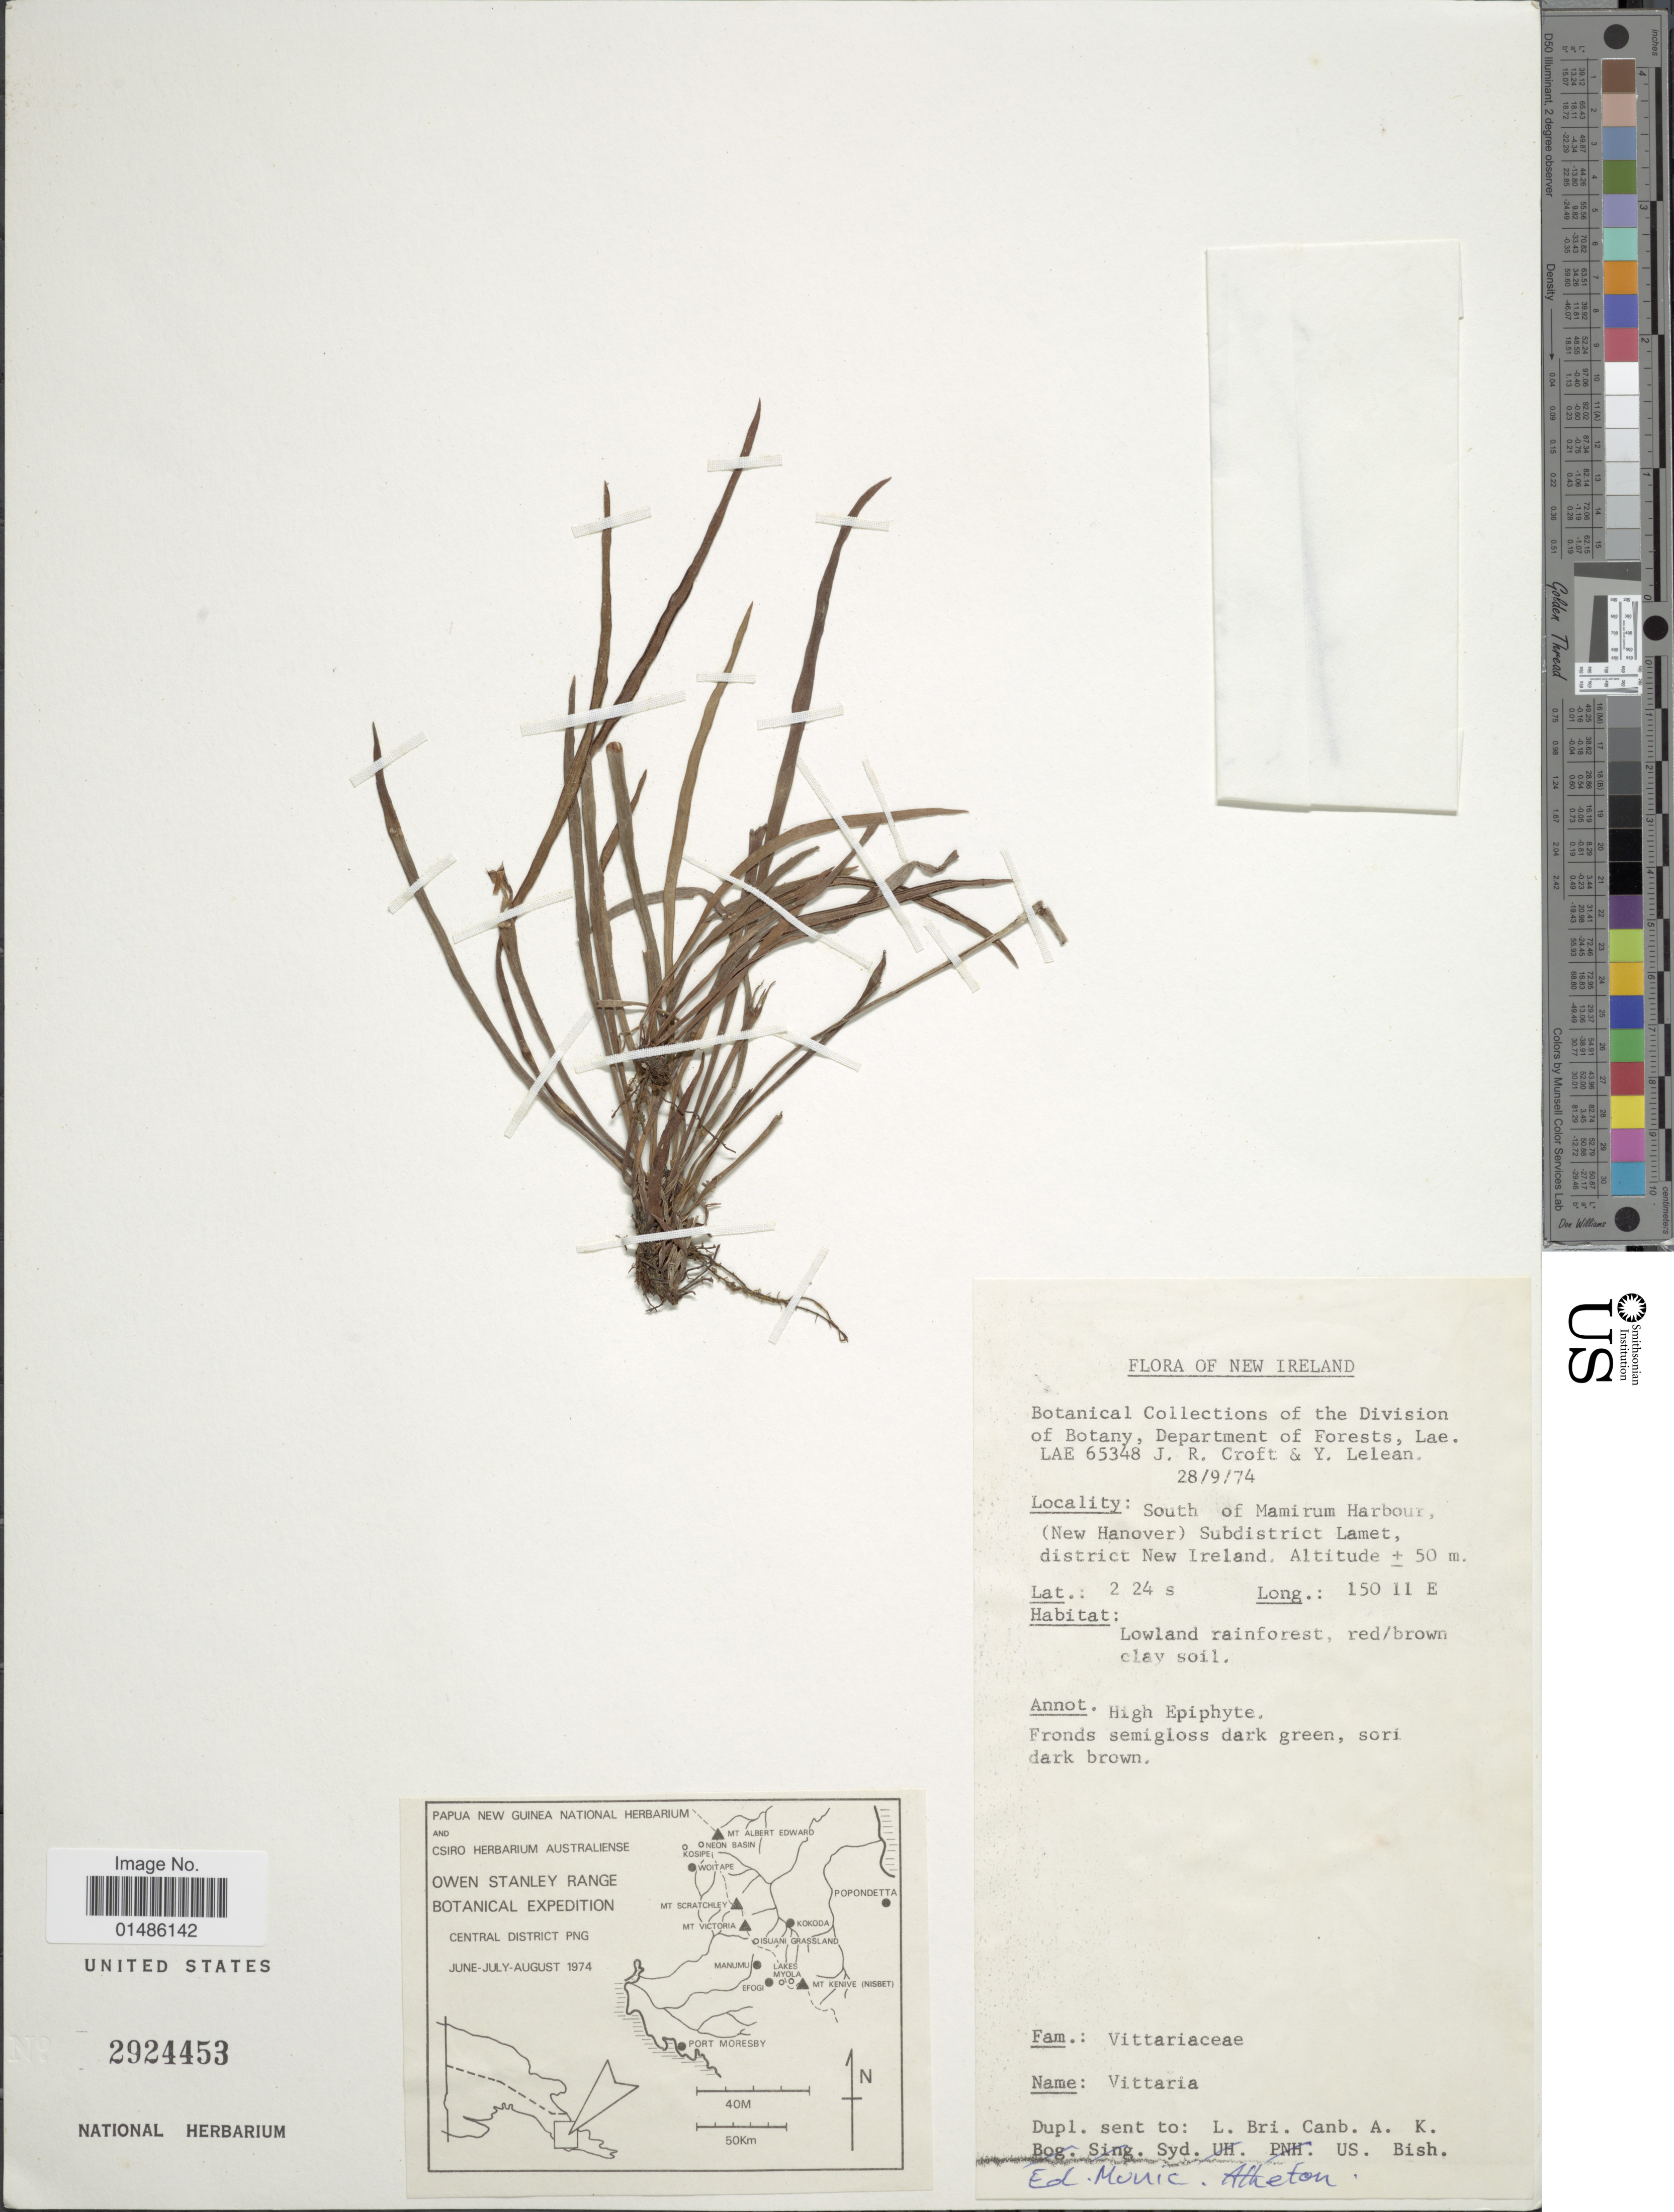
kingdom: Plantae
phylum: Tracheophyta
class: Polypodiopsida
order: Polypodiales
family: Pteridaceae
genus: Haplopteris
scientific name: Haplopteris sp.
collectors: J. R. Croft & Y. Lelean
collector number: LAE 65348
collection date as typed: Transcribed d/m/y: 28/9/74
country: Papua New Guinea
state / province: New Ireland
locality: South of Mamirum Harbour, (New Hanover) Subdistrict Lamet.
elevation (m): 50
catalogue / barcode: US 2924453